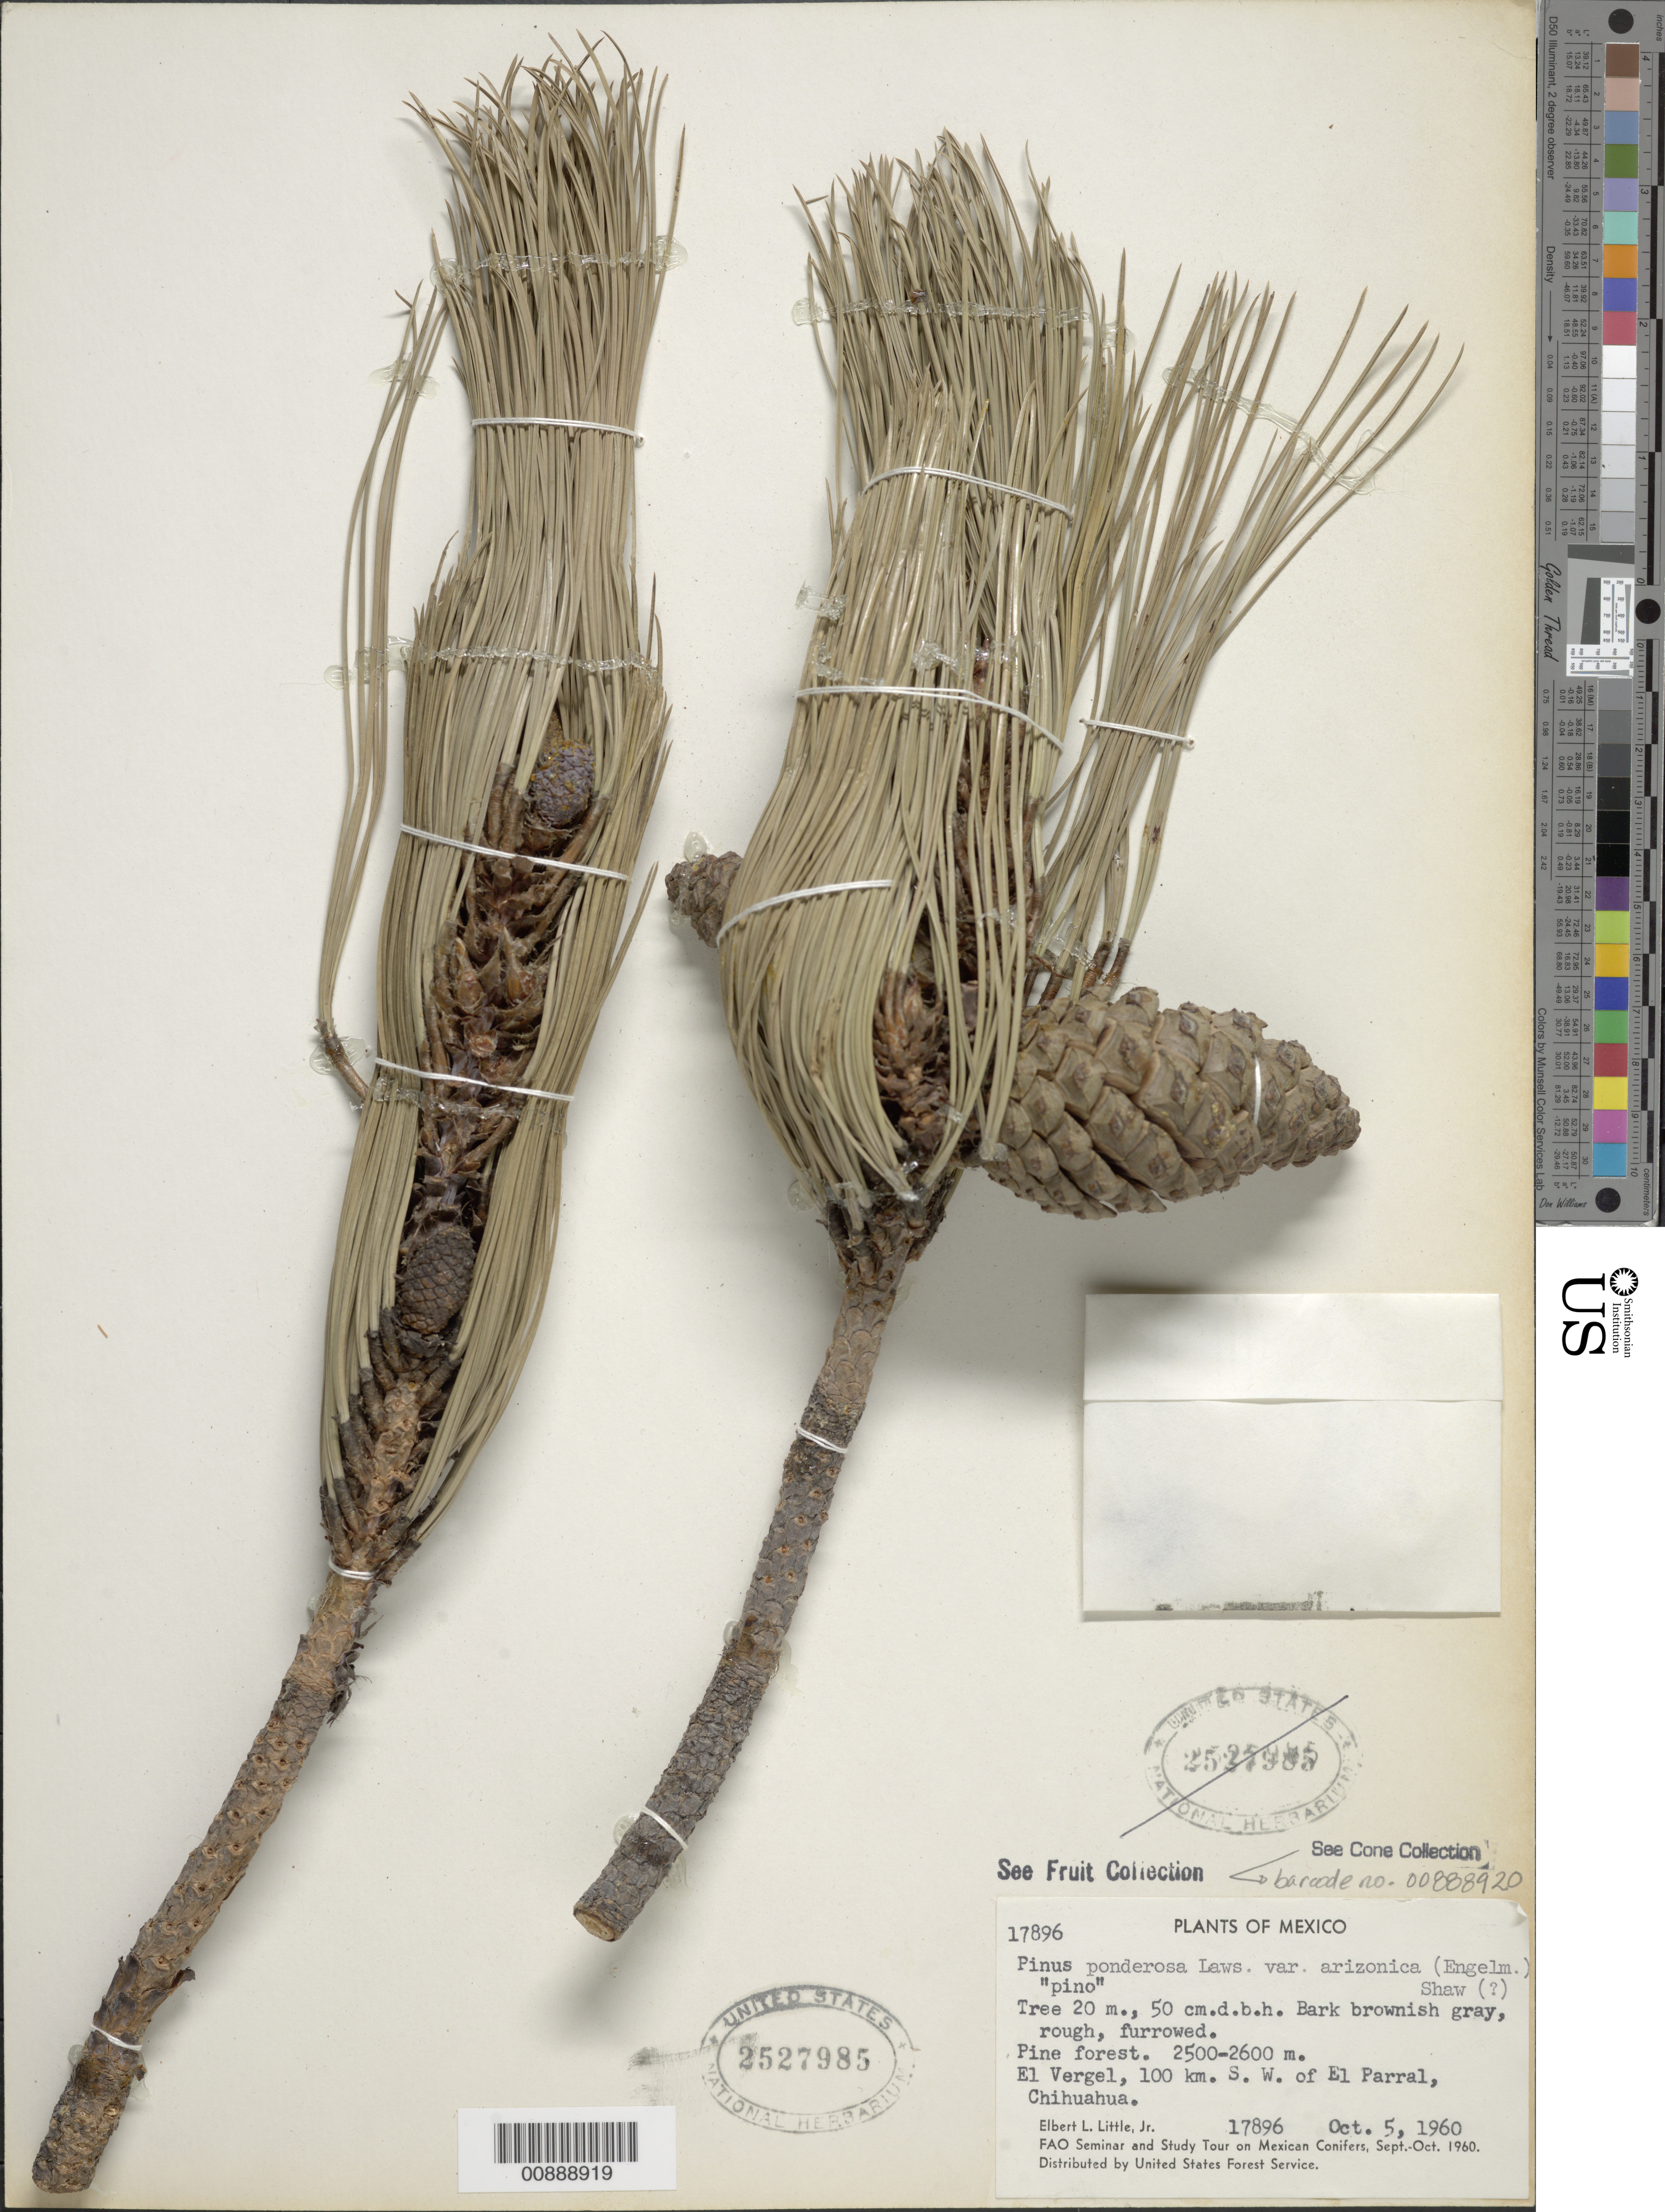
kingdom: Plantae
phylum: Tracheophyta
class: Pinopsida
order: Pinales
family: Pinaceae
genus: Pinus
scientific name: Pinus ponderosa var. arizonica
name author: (Engelm.) Shaw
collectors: E. L. Little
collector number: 17896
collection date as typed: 05 Oct 1960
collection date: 1960-10-05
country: Mexico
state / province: Chihuahua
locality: El Vergel, 100 km. SW of El Parral, Chihuahua.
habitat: Pine forest.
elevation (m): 2600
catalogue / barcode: US 2527985